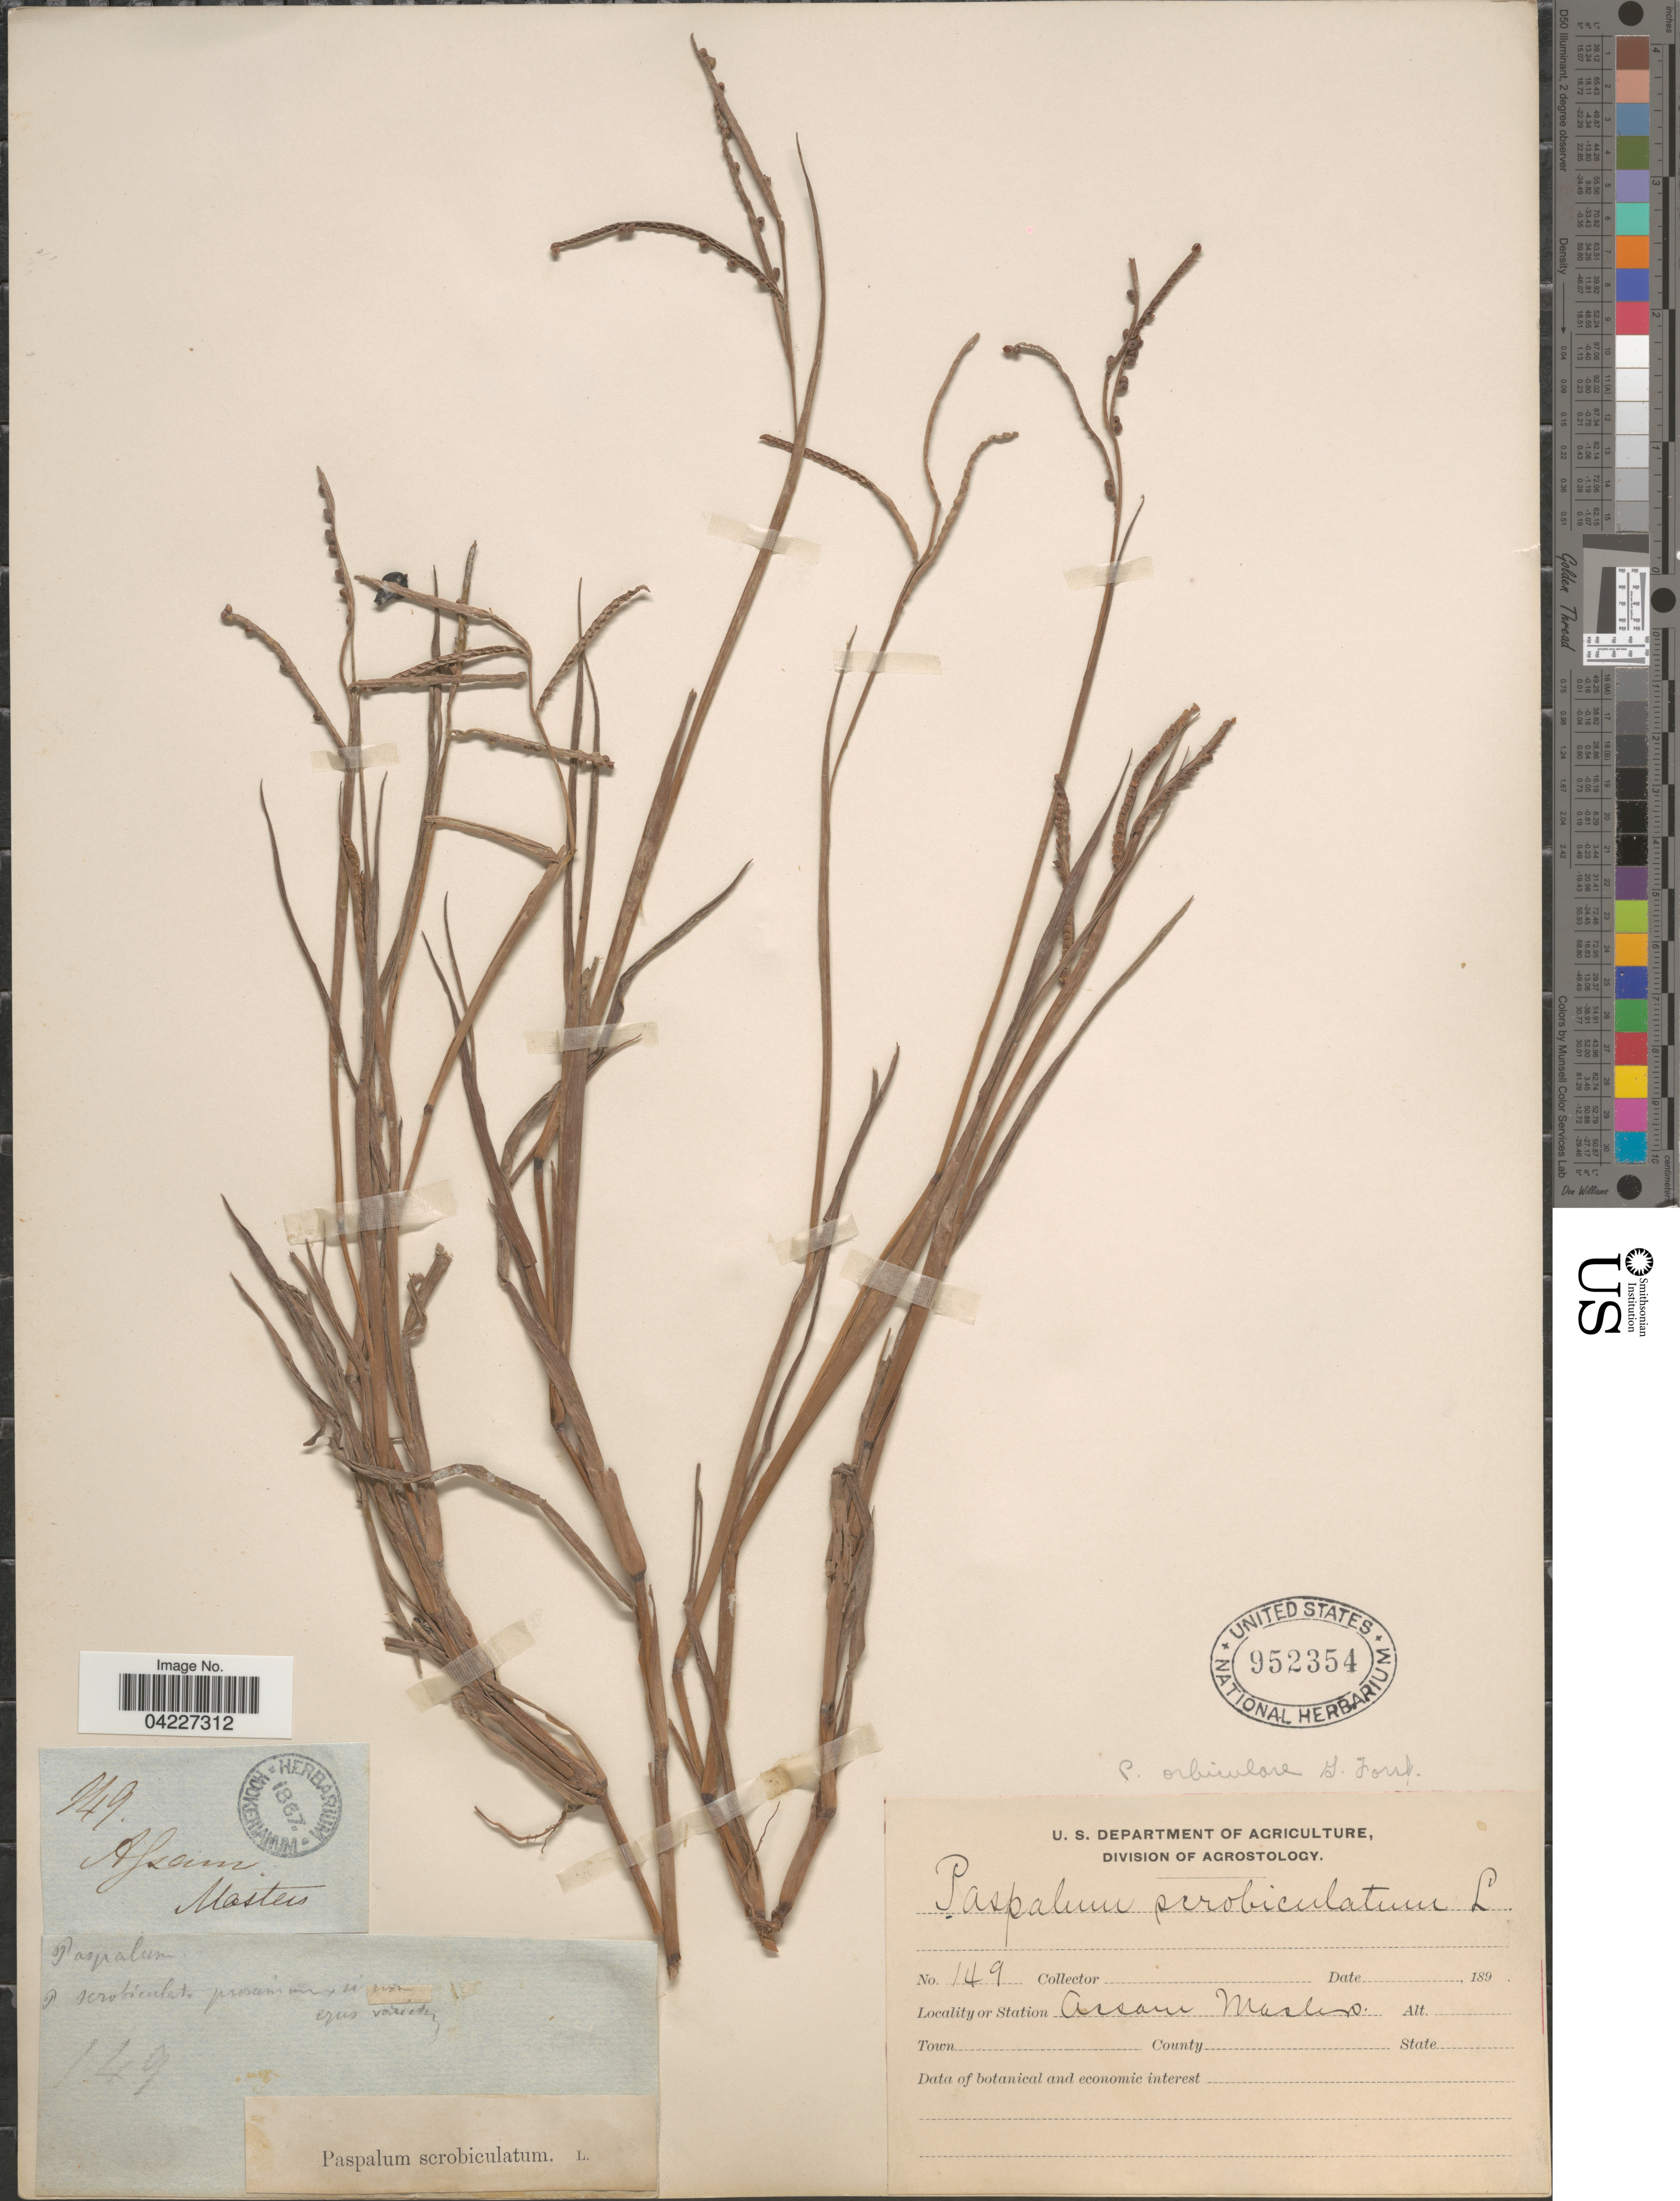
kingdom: Plantae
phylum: Tracheophyta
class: Liliopsida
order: Poales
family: Poaceae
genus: Paspalum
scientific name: Paspalum orbiculare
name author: G. Forst.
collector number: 149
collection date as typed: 189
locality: Assam Maslera.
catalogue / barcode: US 952354